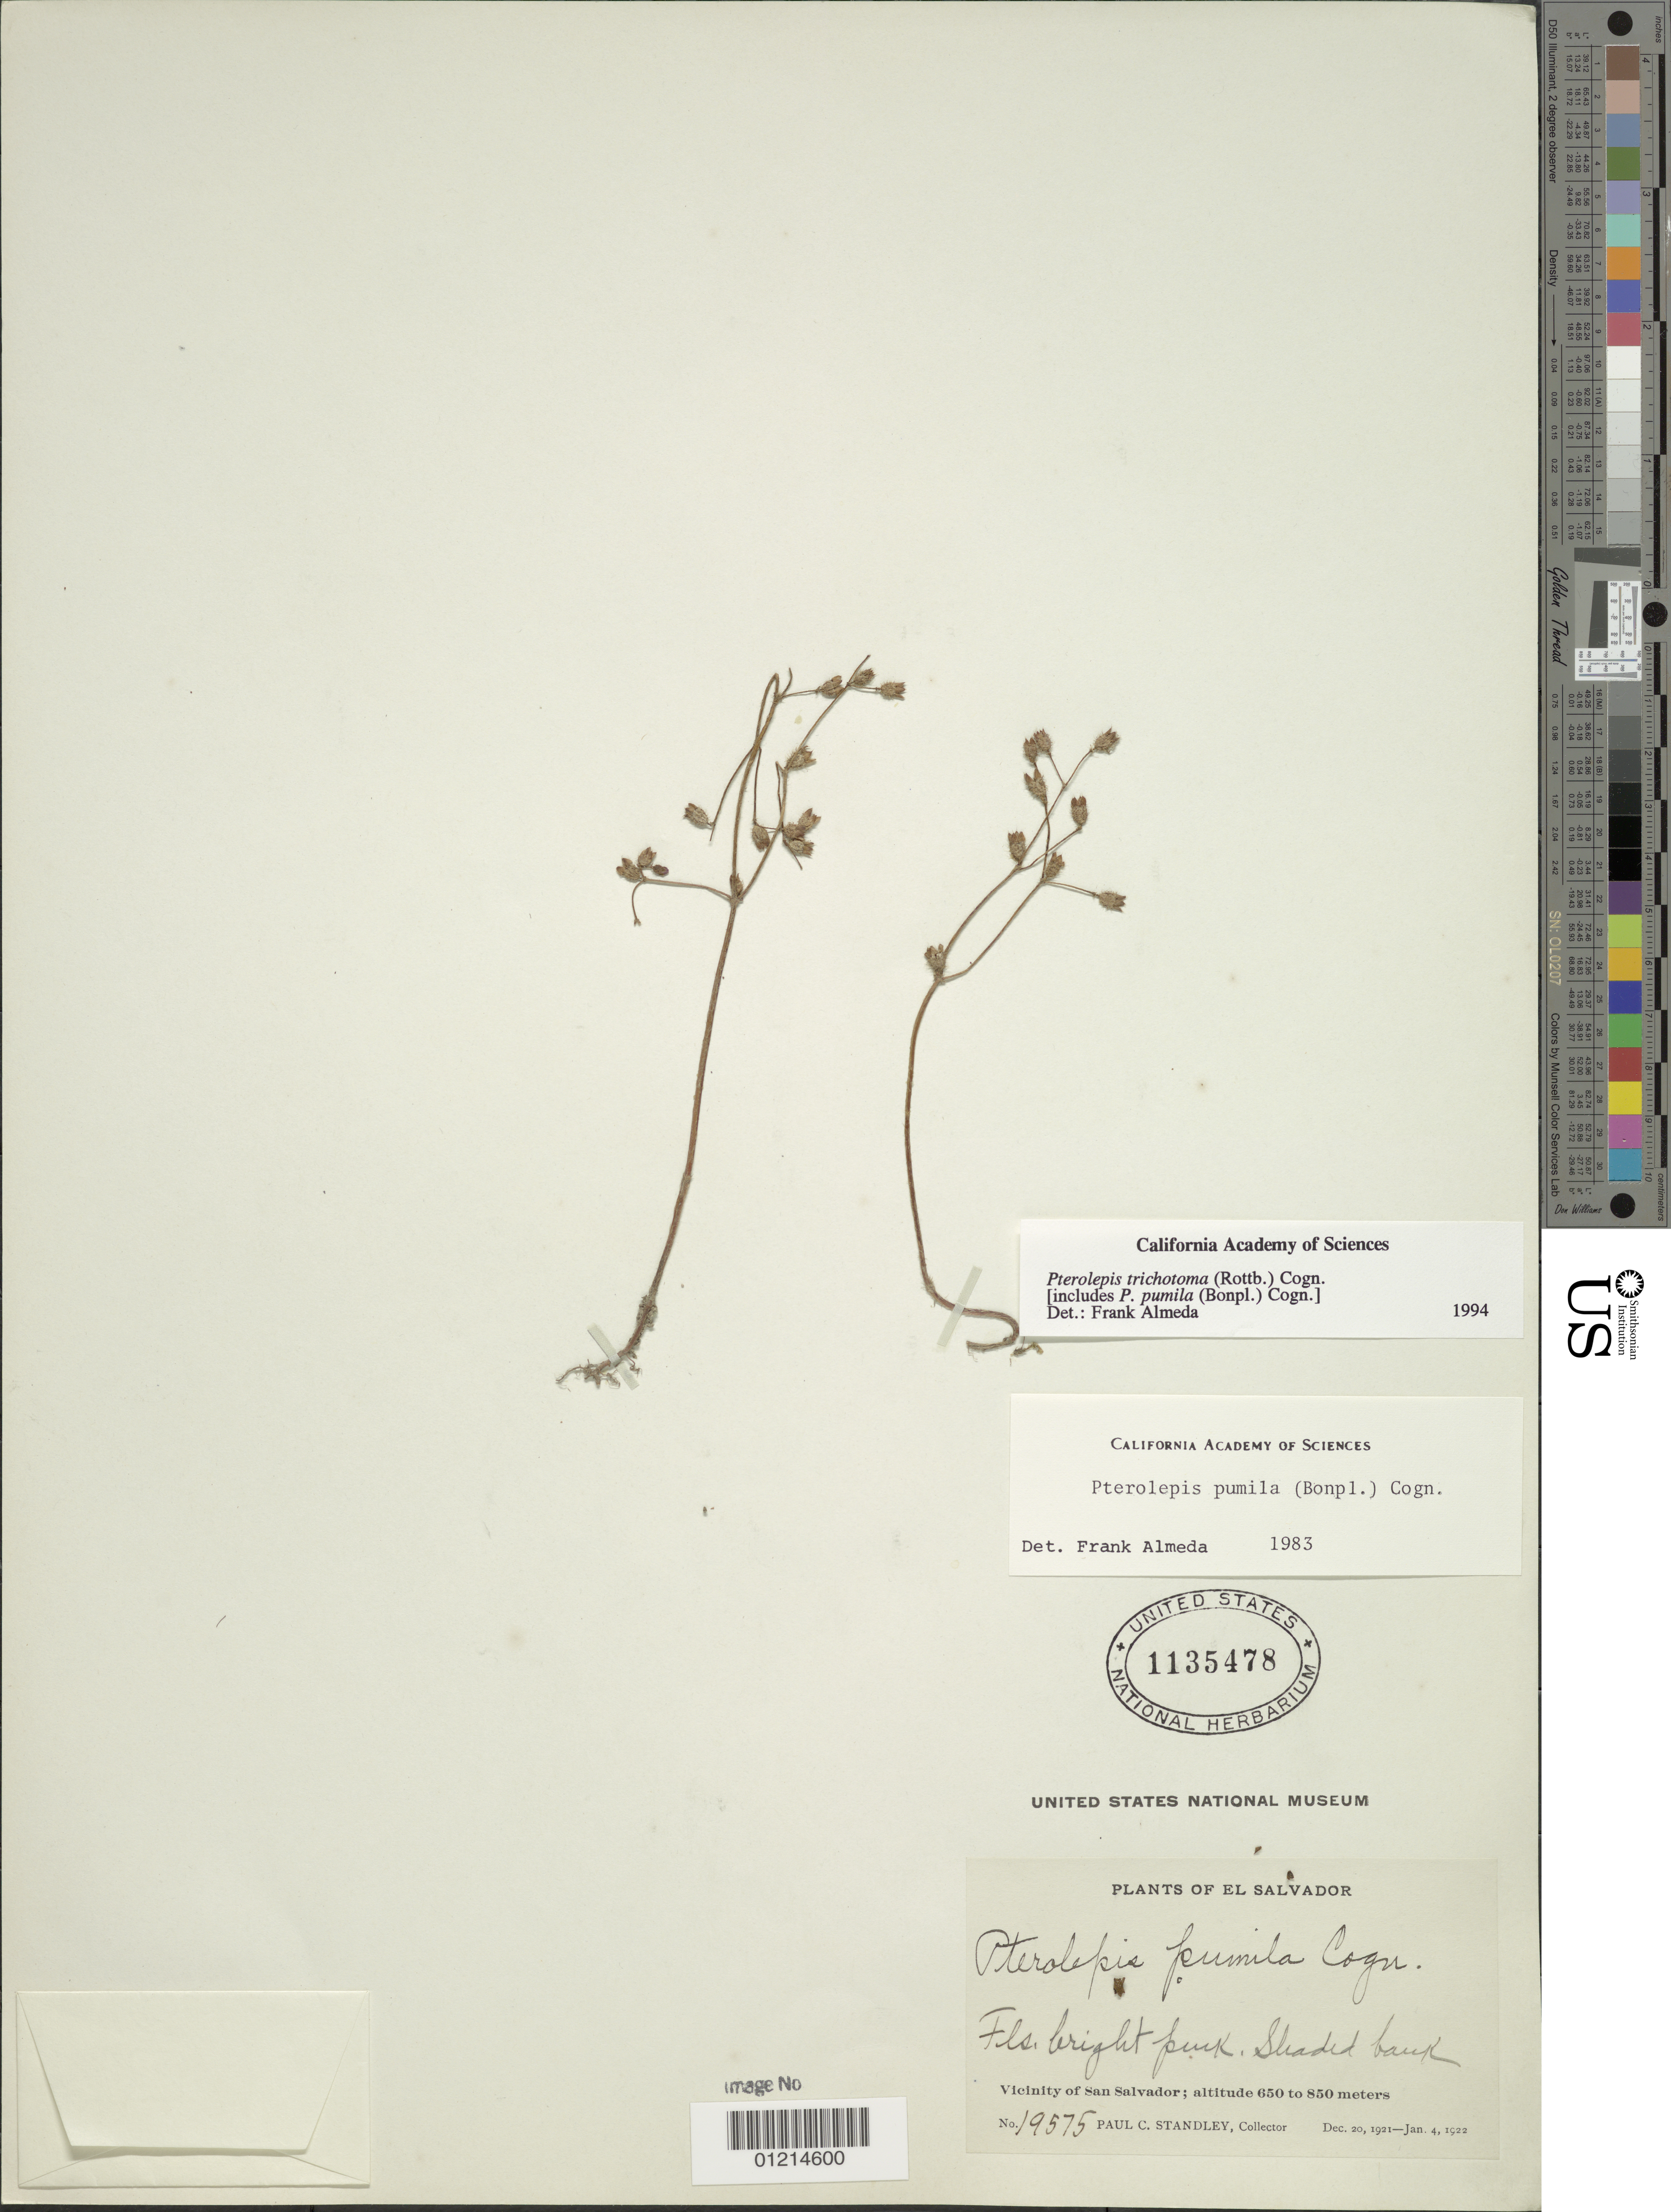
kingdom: Plantae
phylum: Tracheophyta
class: Magnoliopsida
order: Myrtales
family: Melastomataceae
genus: Pterolepis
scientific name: Pterolepis trichotoma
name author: (Rottb.) Cogn.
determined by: Almeda, F.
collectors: P. C. Standley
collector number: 19575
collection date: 1921-12-20/1922-01-04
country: El Salvador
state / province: San Salvador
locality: Vicinity of San Salvador.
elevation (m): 650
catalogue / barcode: US 1135478